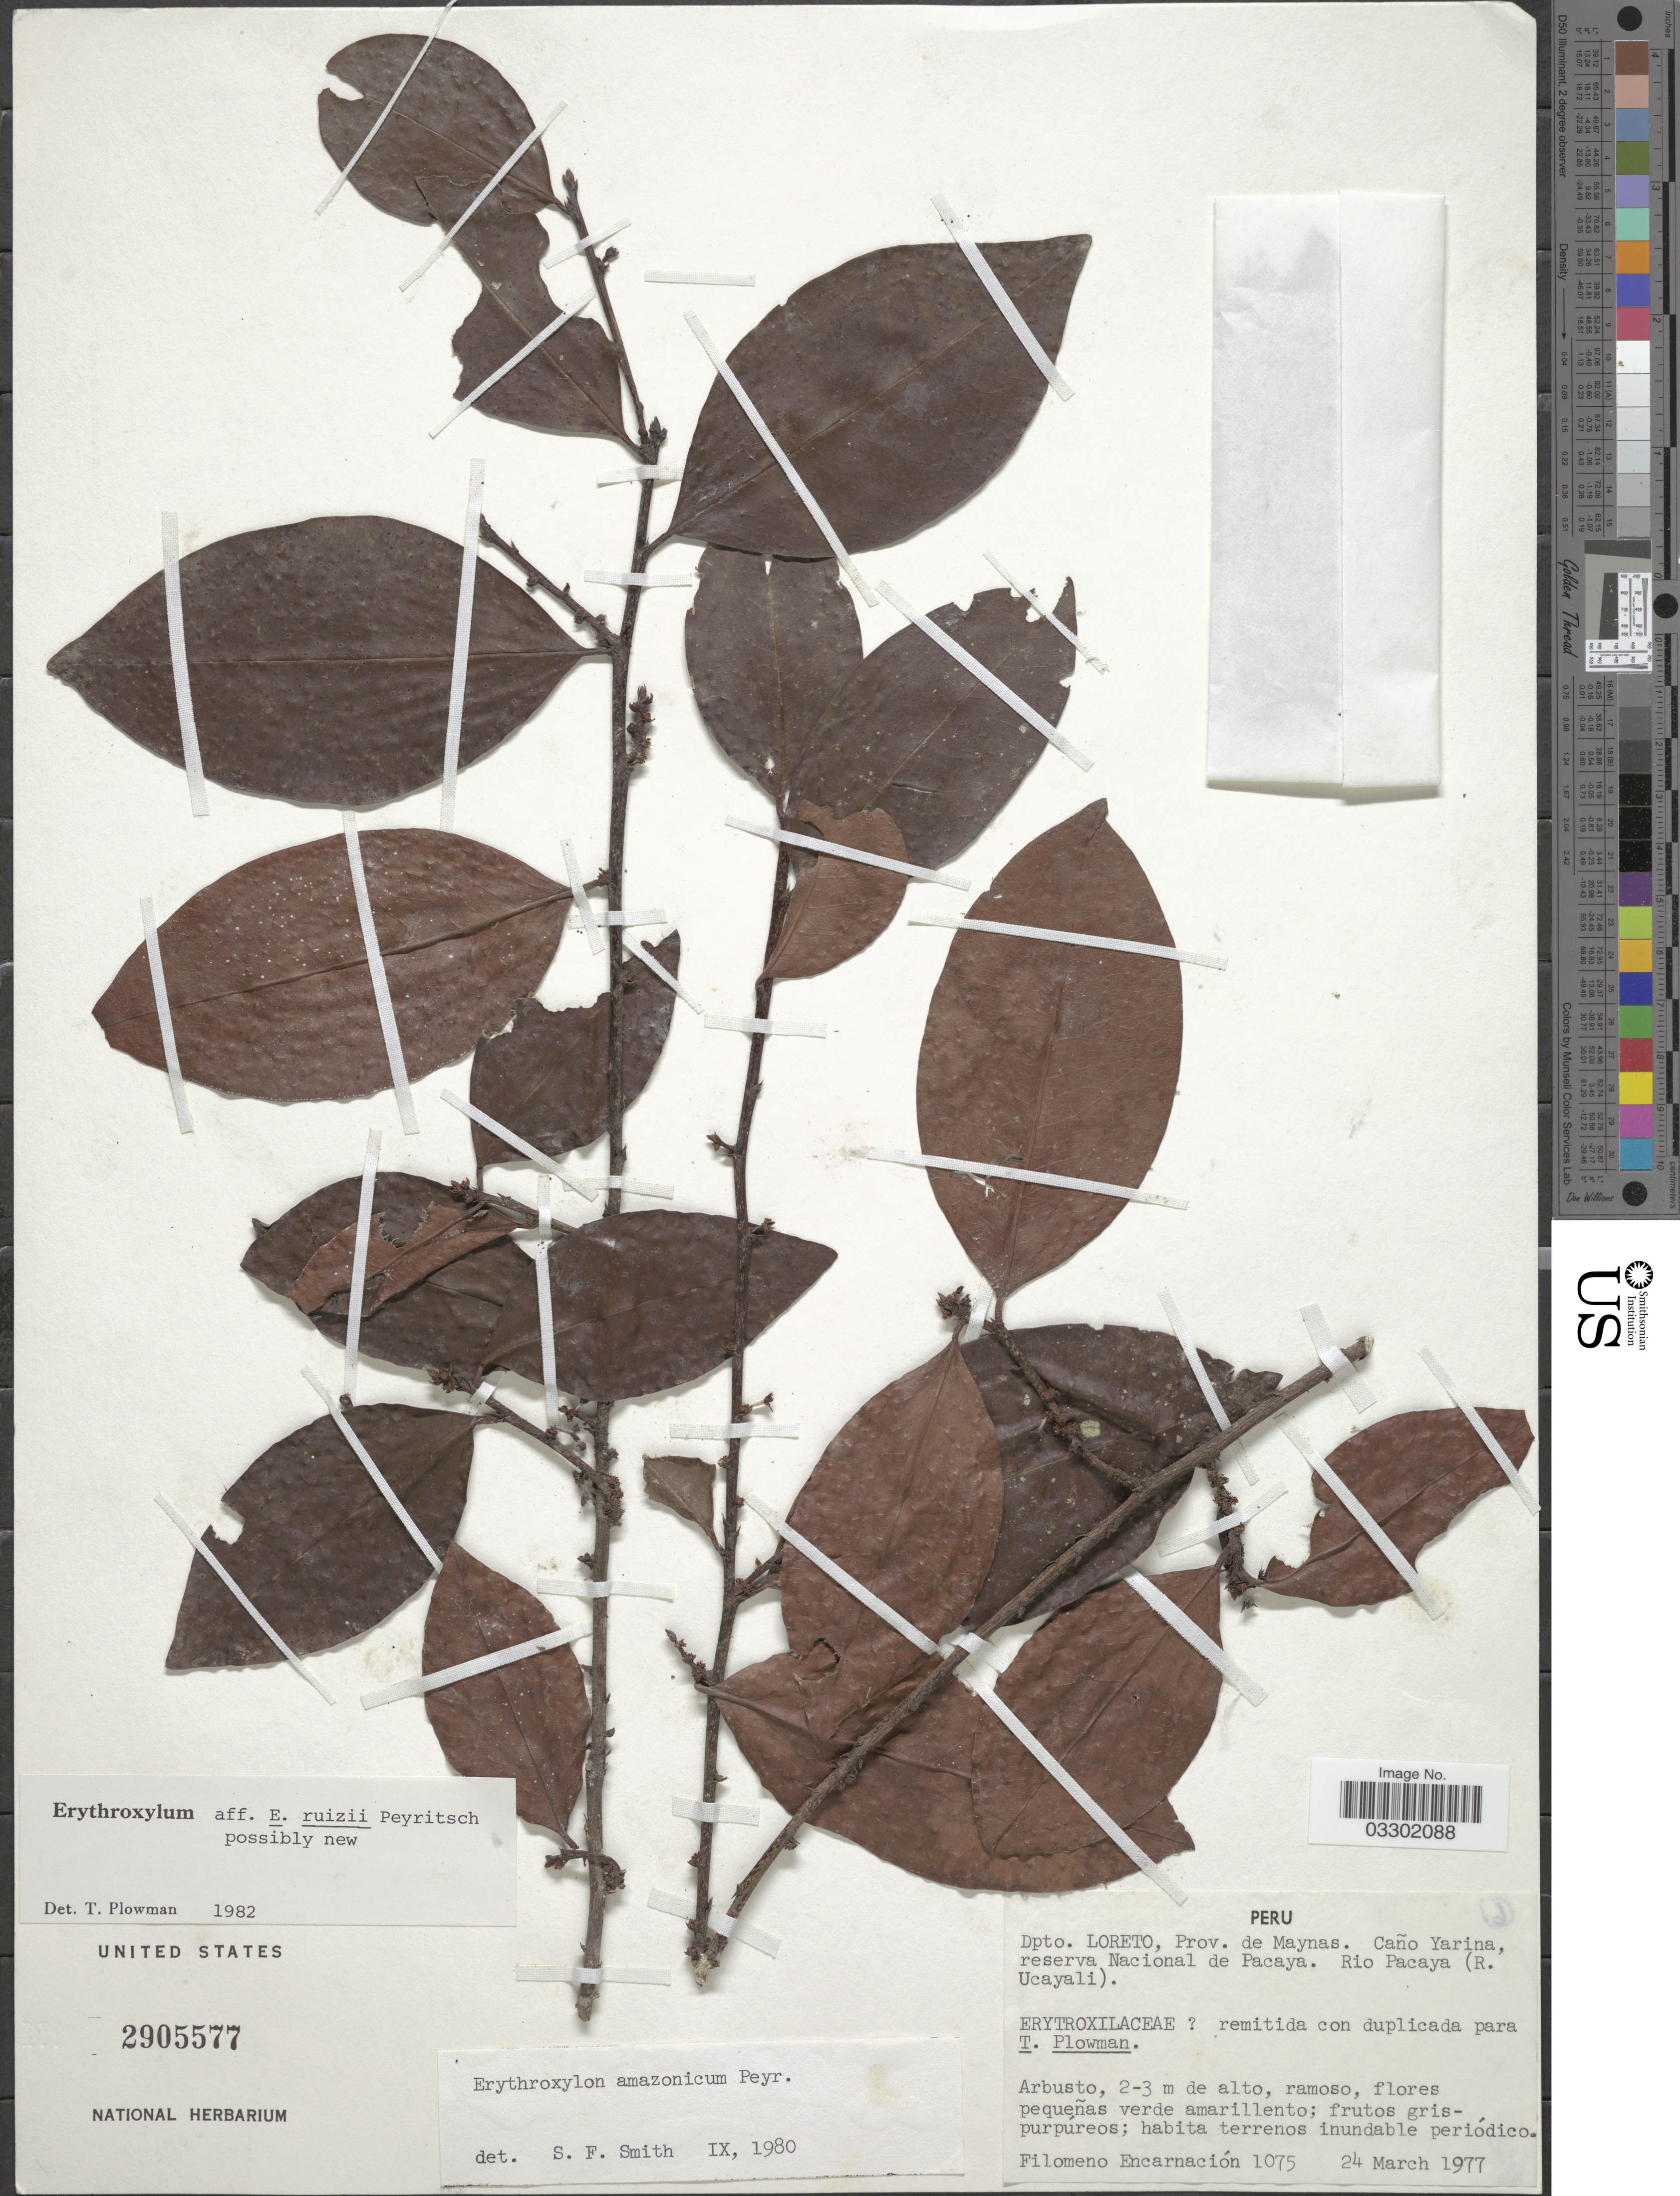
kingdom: Plantae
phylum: Tracheophyta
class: Magnoliopsida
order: Malpighiales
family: Erythroxylaceae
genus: Erythroxylum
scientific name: Erythroxylum ruizii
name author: Peyr.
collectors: F. Encarnación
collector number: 1075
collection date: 1977-03-24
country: Peru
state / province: Loreto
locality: Dpto. Loreto. Prov. Maynas. Caño Yarina, reserva Nacional de Pacaya. Rio Pacaya (R. Ucayali).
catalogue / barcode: US 2905577